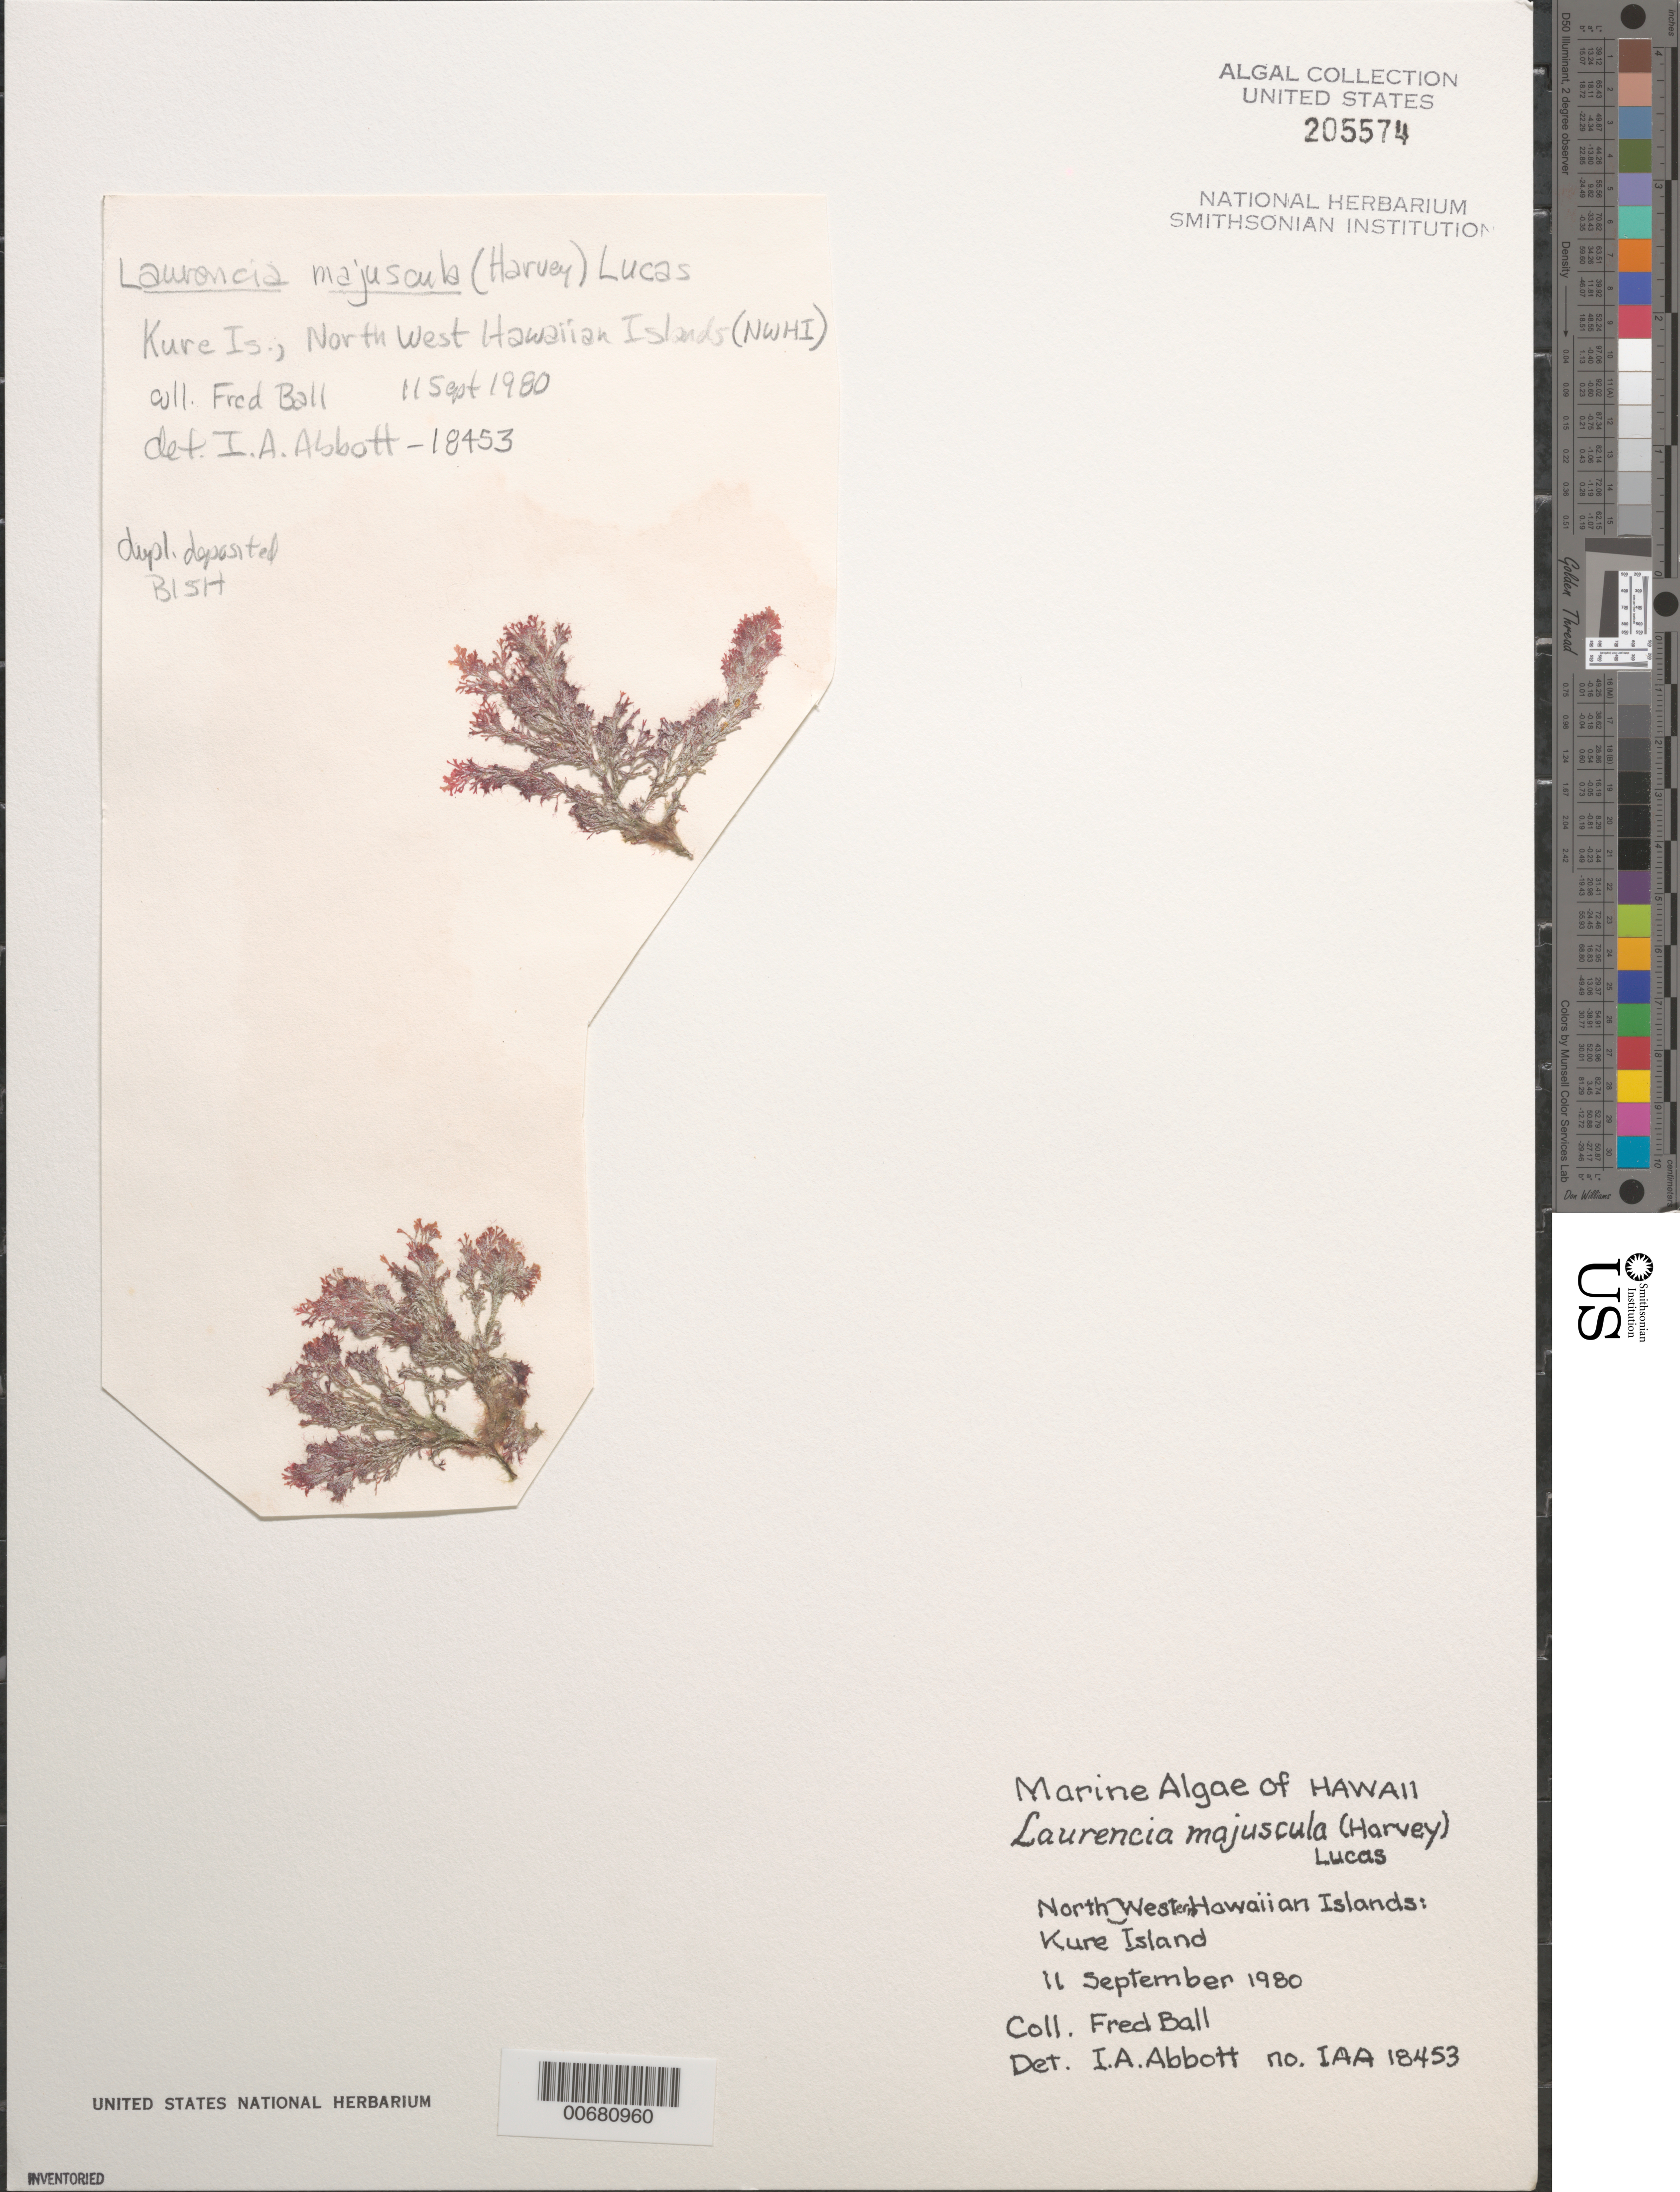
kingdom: Plantae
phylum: Rhodophyta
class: Florideophyceae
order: Ceramiales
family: Rhodomelaceae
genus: Laurencia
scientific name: Laurencia dendroidea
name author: J. Agardh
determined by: Algae name updating Project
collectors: F. Ball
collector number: IAA 18453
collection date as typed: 11 Sep 1980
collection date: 1980-09-11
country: United States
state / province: Hawaii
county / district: Honolulu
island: Kure Atoll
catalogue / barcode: US 205574